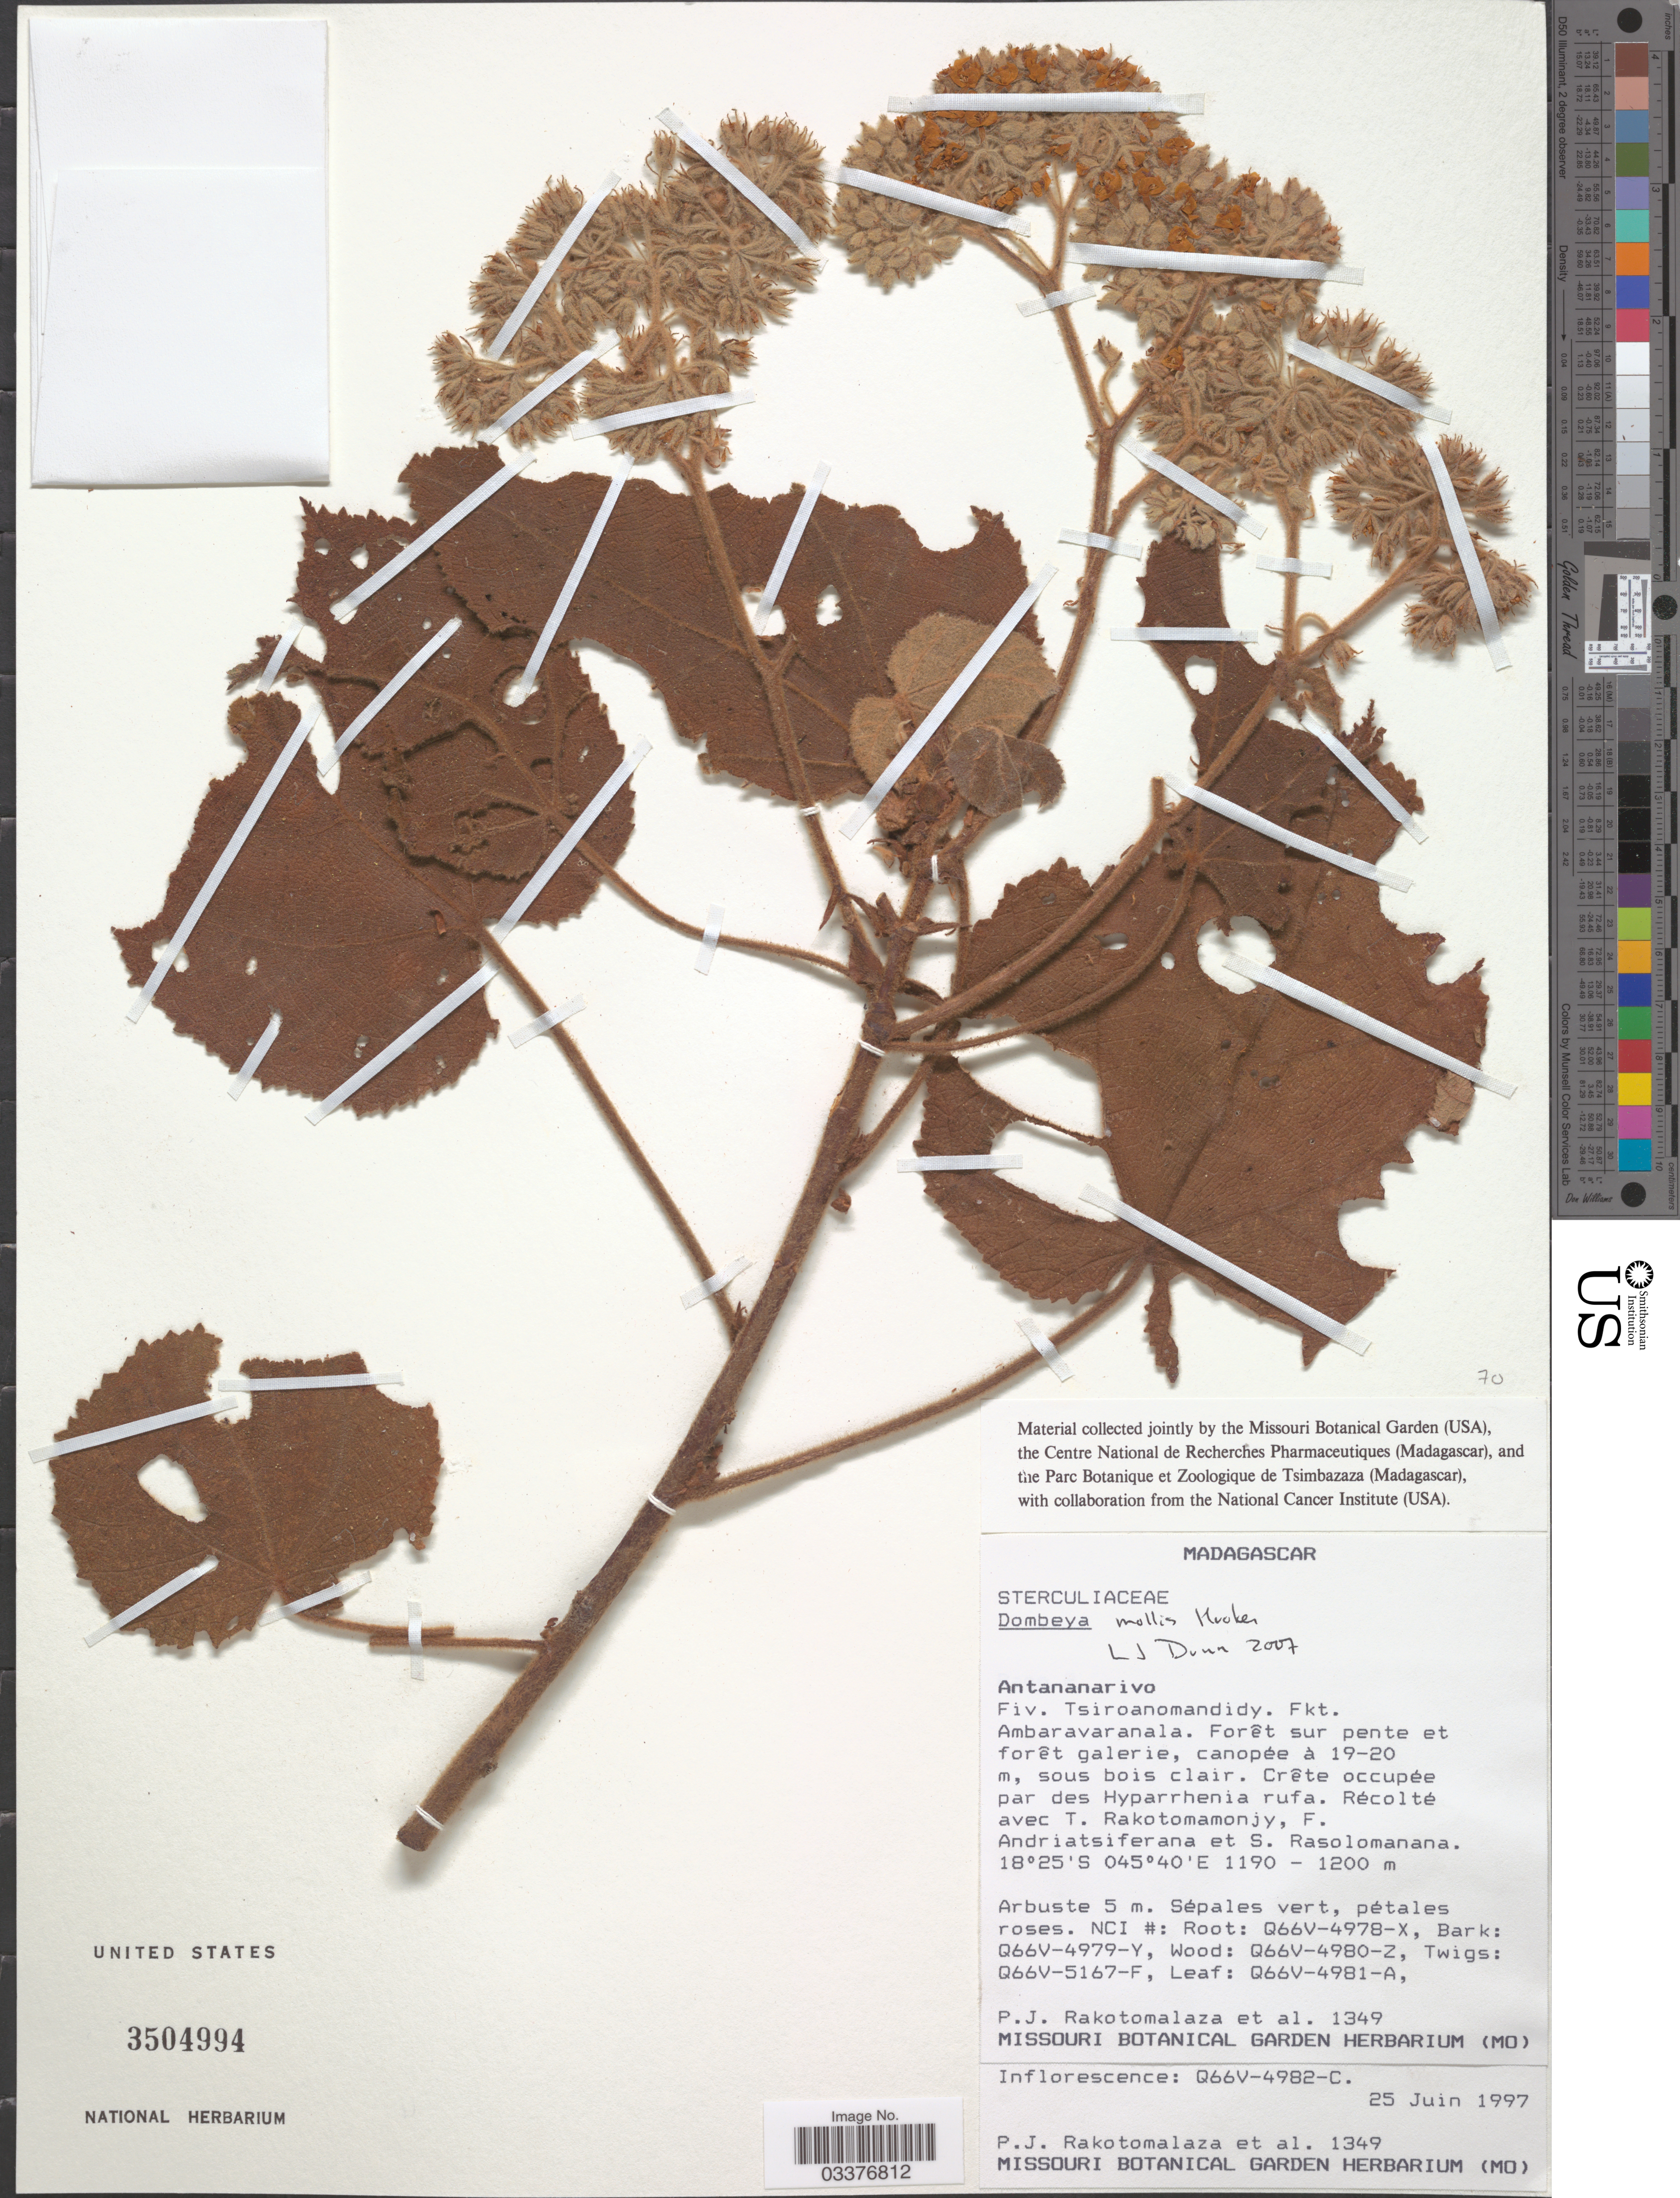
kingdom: Plantae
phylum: Tracheophyta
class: Magnoliopsida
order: Malvales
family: Malvaceae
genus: Dombeya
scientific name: Dombeya mollis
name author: Hook.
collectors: P. J. Rakotomalaza, T. Rakotomamonjy, F. Andriatsiferana & S. Rasolomanana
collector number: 1349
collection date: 1997-06-25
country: Madagascar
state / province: Bongolava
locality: Fiv. Tsiroanomandidy. Fkt. Ambaravaranala. Forêt sur pente et forêt galerie.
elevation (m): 1190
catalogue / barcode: US 3504994